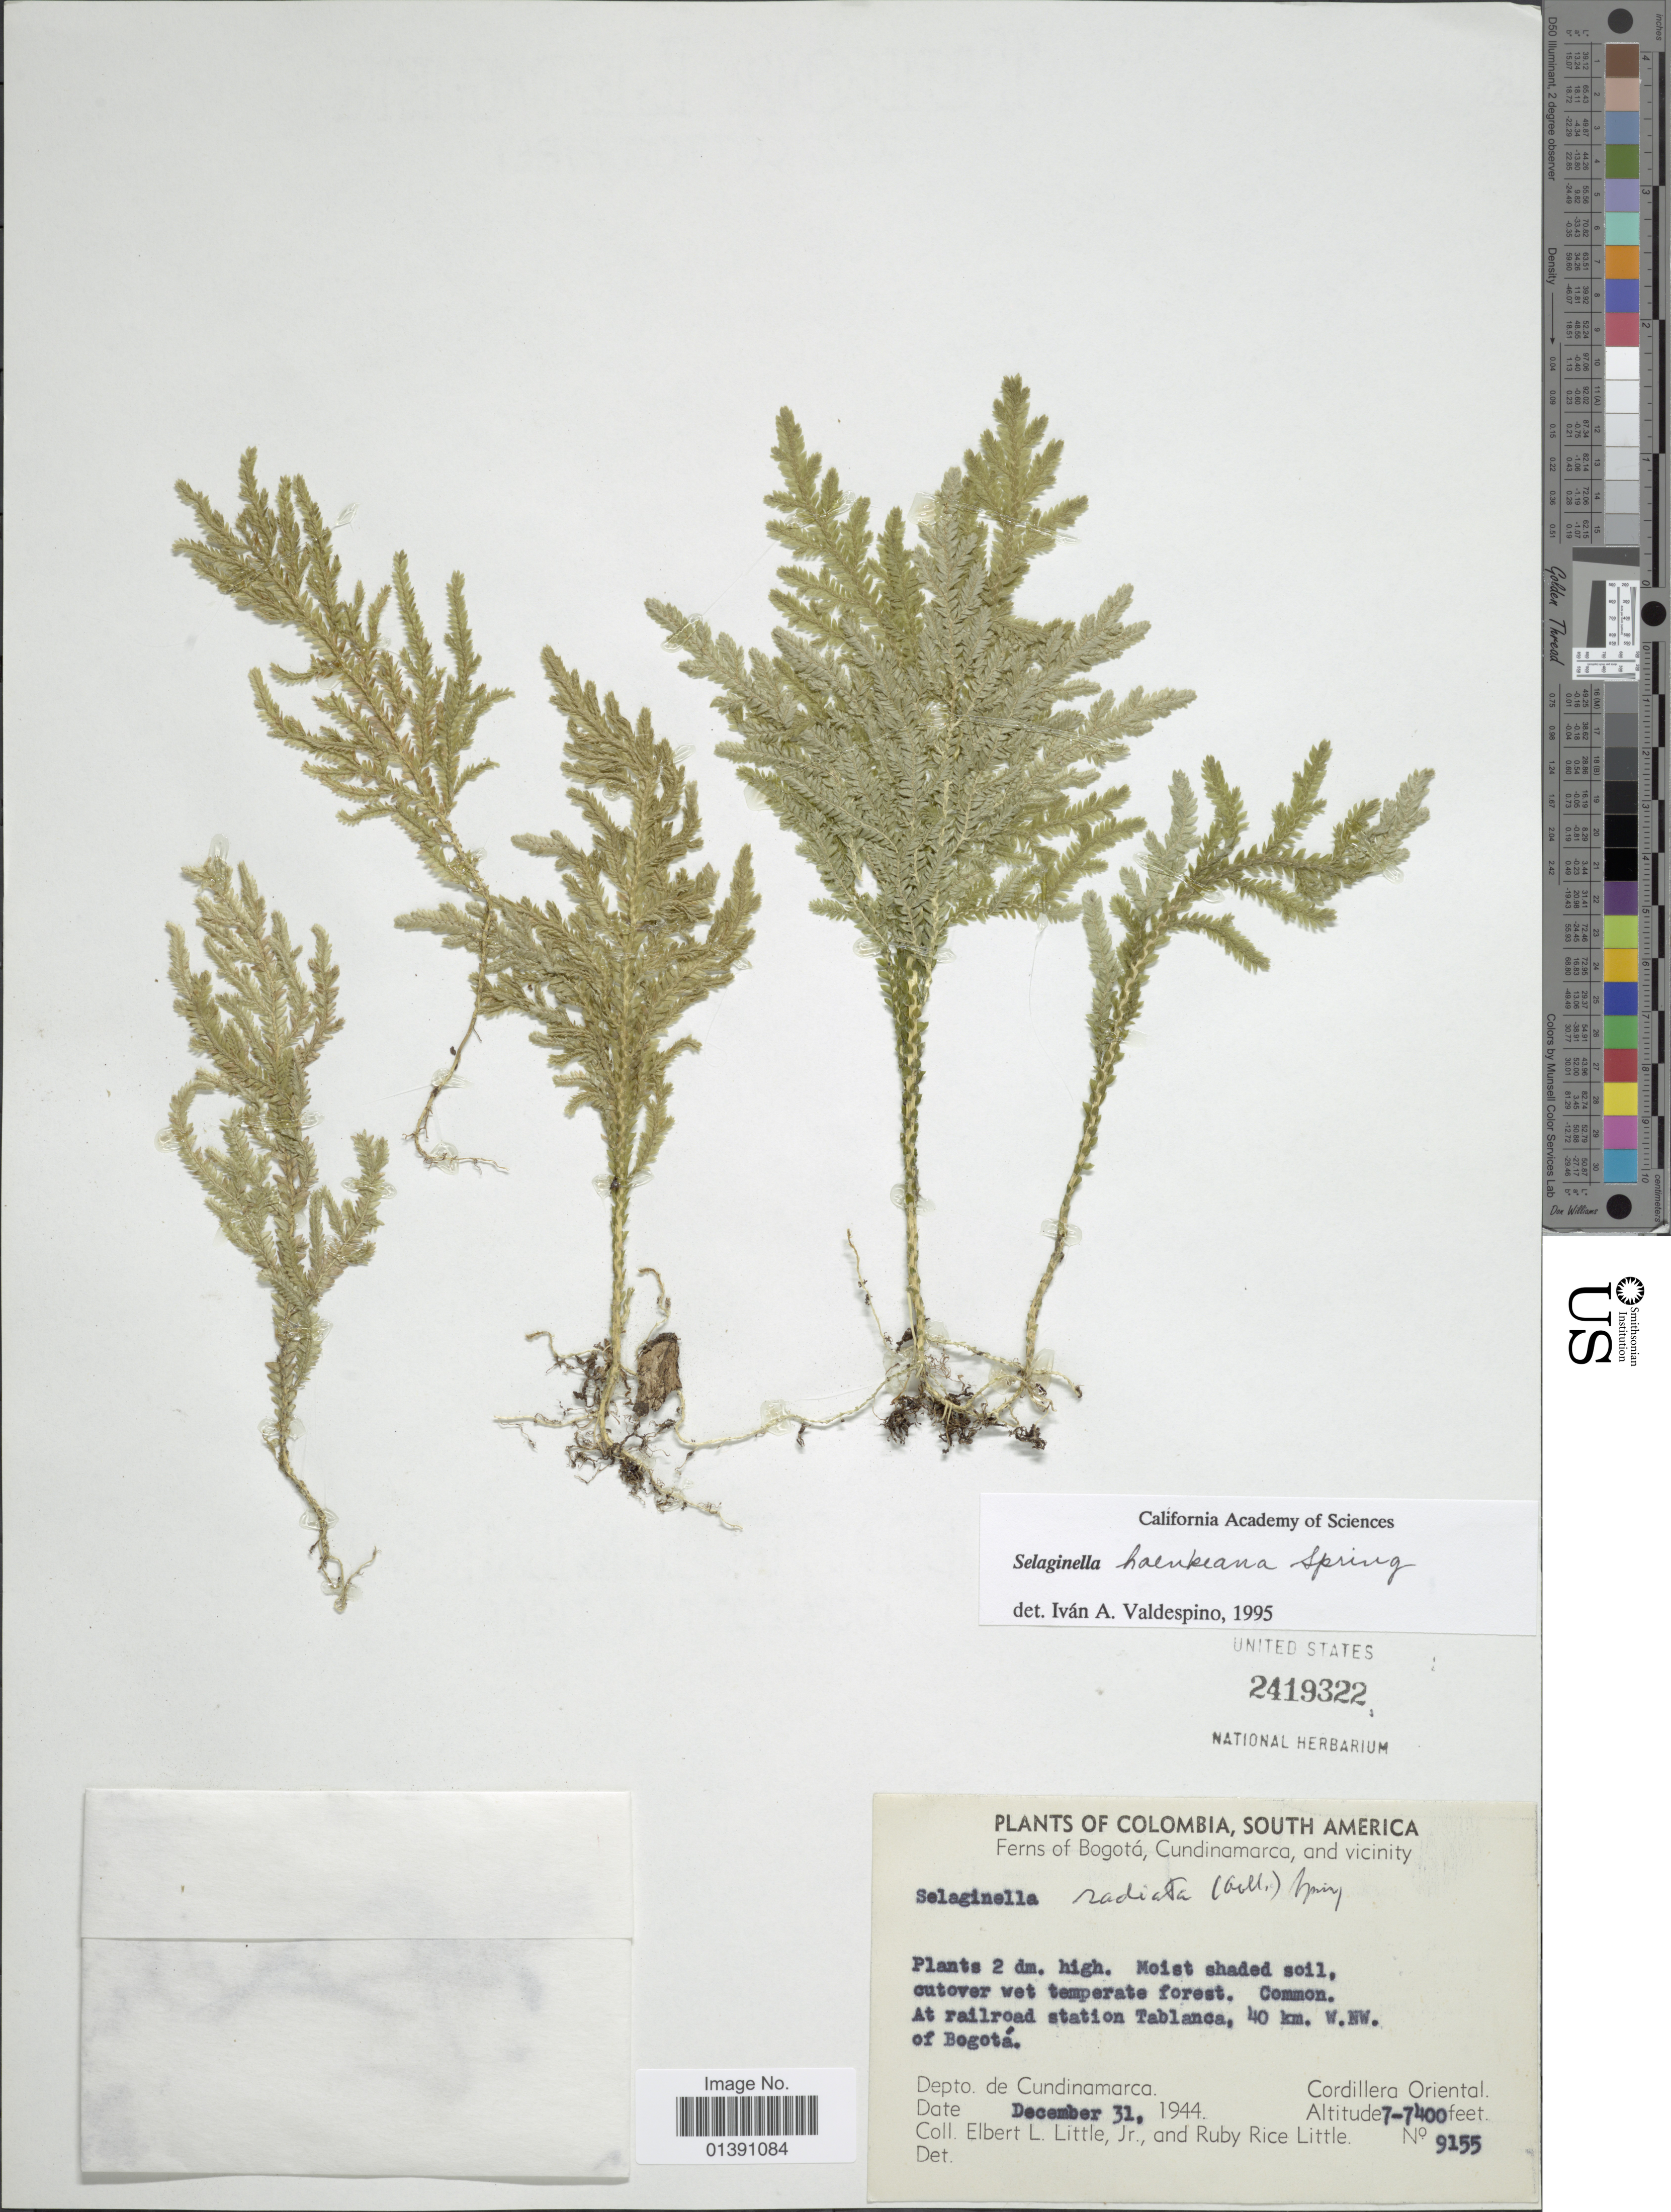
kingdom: Plantae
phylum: Tracheophyta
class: Lycopodiopsida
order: Selaginellales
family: Selaginellaceae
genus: Selaginella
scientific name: Selaginella haenkeana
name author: Spring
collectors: E. L. Little & R. R. Little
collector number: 9155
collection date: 1944-12-31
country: Colombia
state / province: Cundinamarca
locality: At railroad station Tablanca, 40 km. W.NW. of Bogotá, Cordillera Oriental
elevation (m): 2134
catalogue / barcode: US 2419322